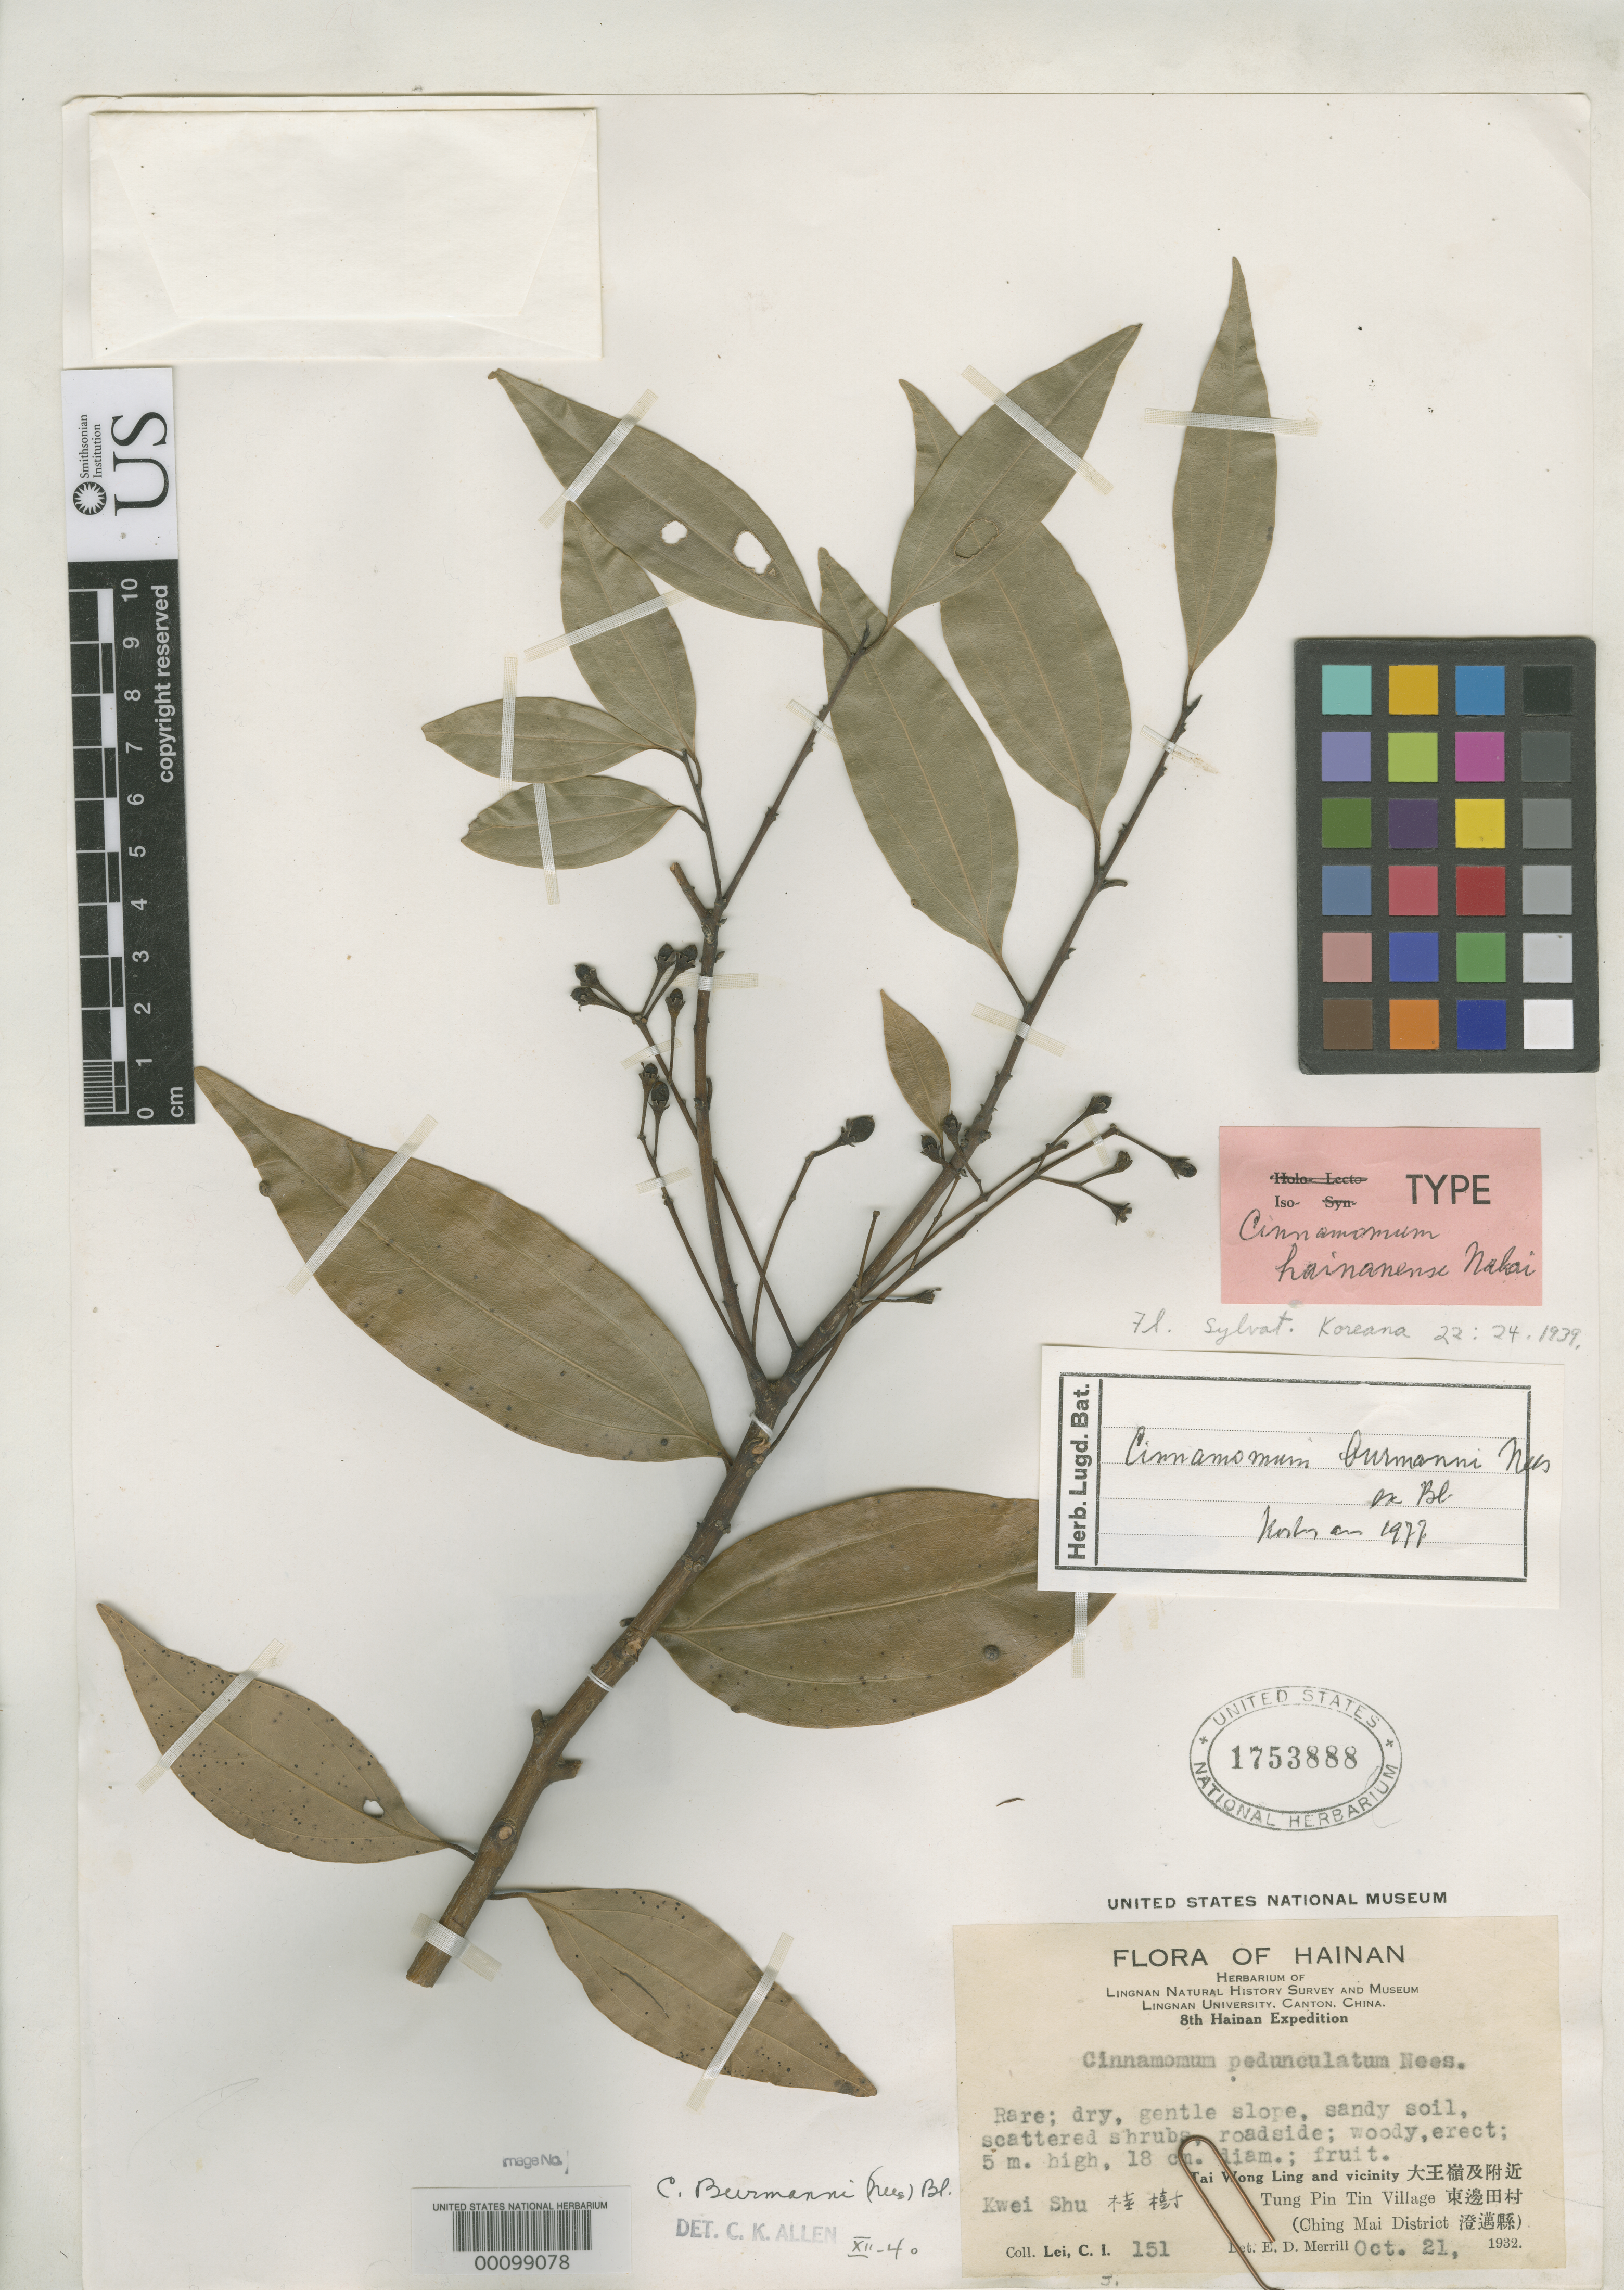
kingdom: Plantae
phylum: Tracheophyta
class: Magnoliopsida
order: Laurales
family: Lauraceae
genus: Cinnamomum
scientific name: Cinnamomum hainanense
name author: Nakai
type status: Isotype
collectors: C. I. Lei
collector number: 151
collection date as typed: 21 Oct 1932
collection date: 1932-10-21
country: China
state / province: Hainan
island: Hainan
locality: Tung Pin Tin village.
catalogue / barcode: US 1753888